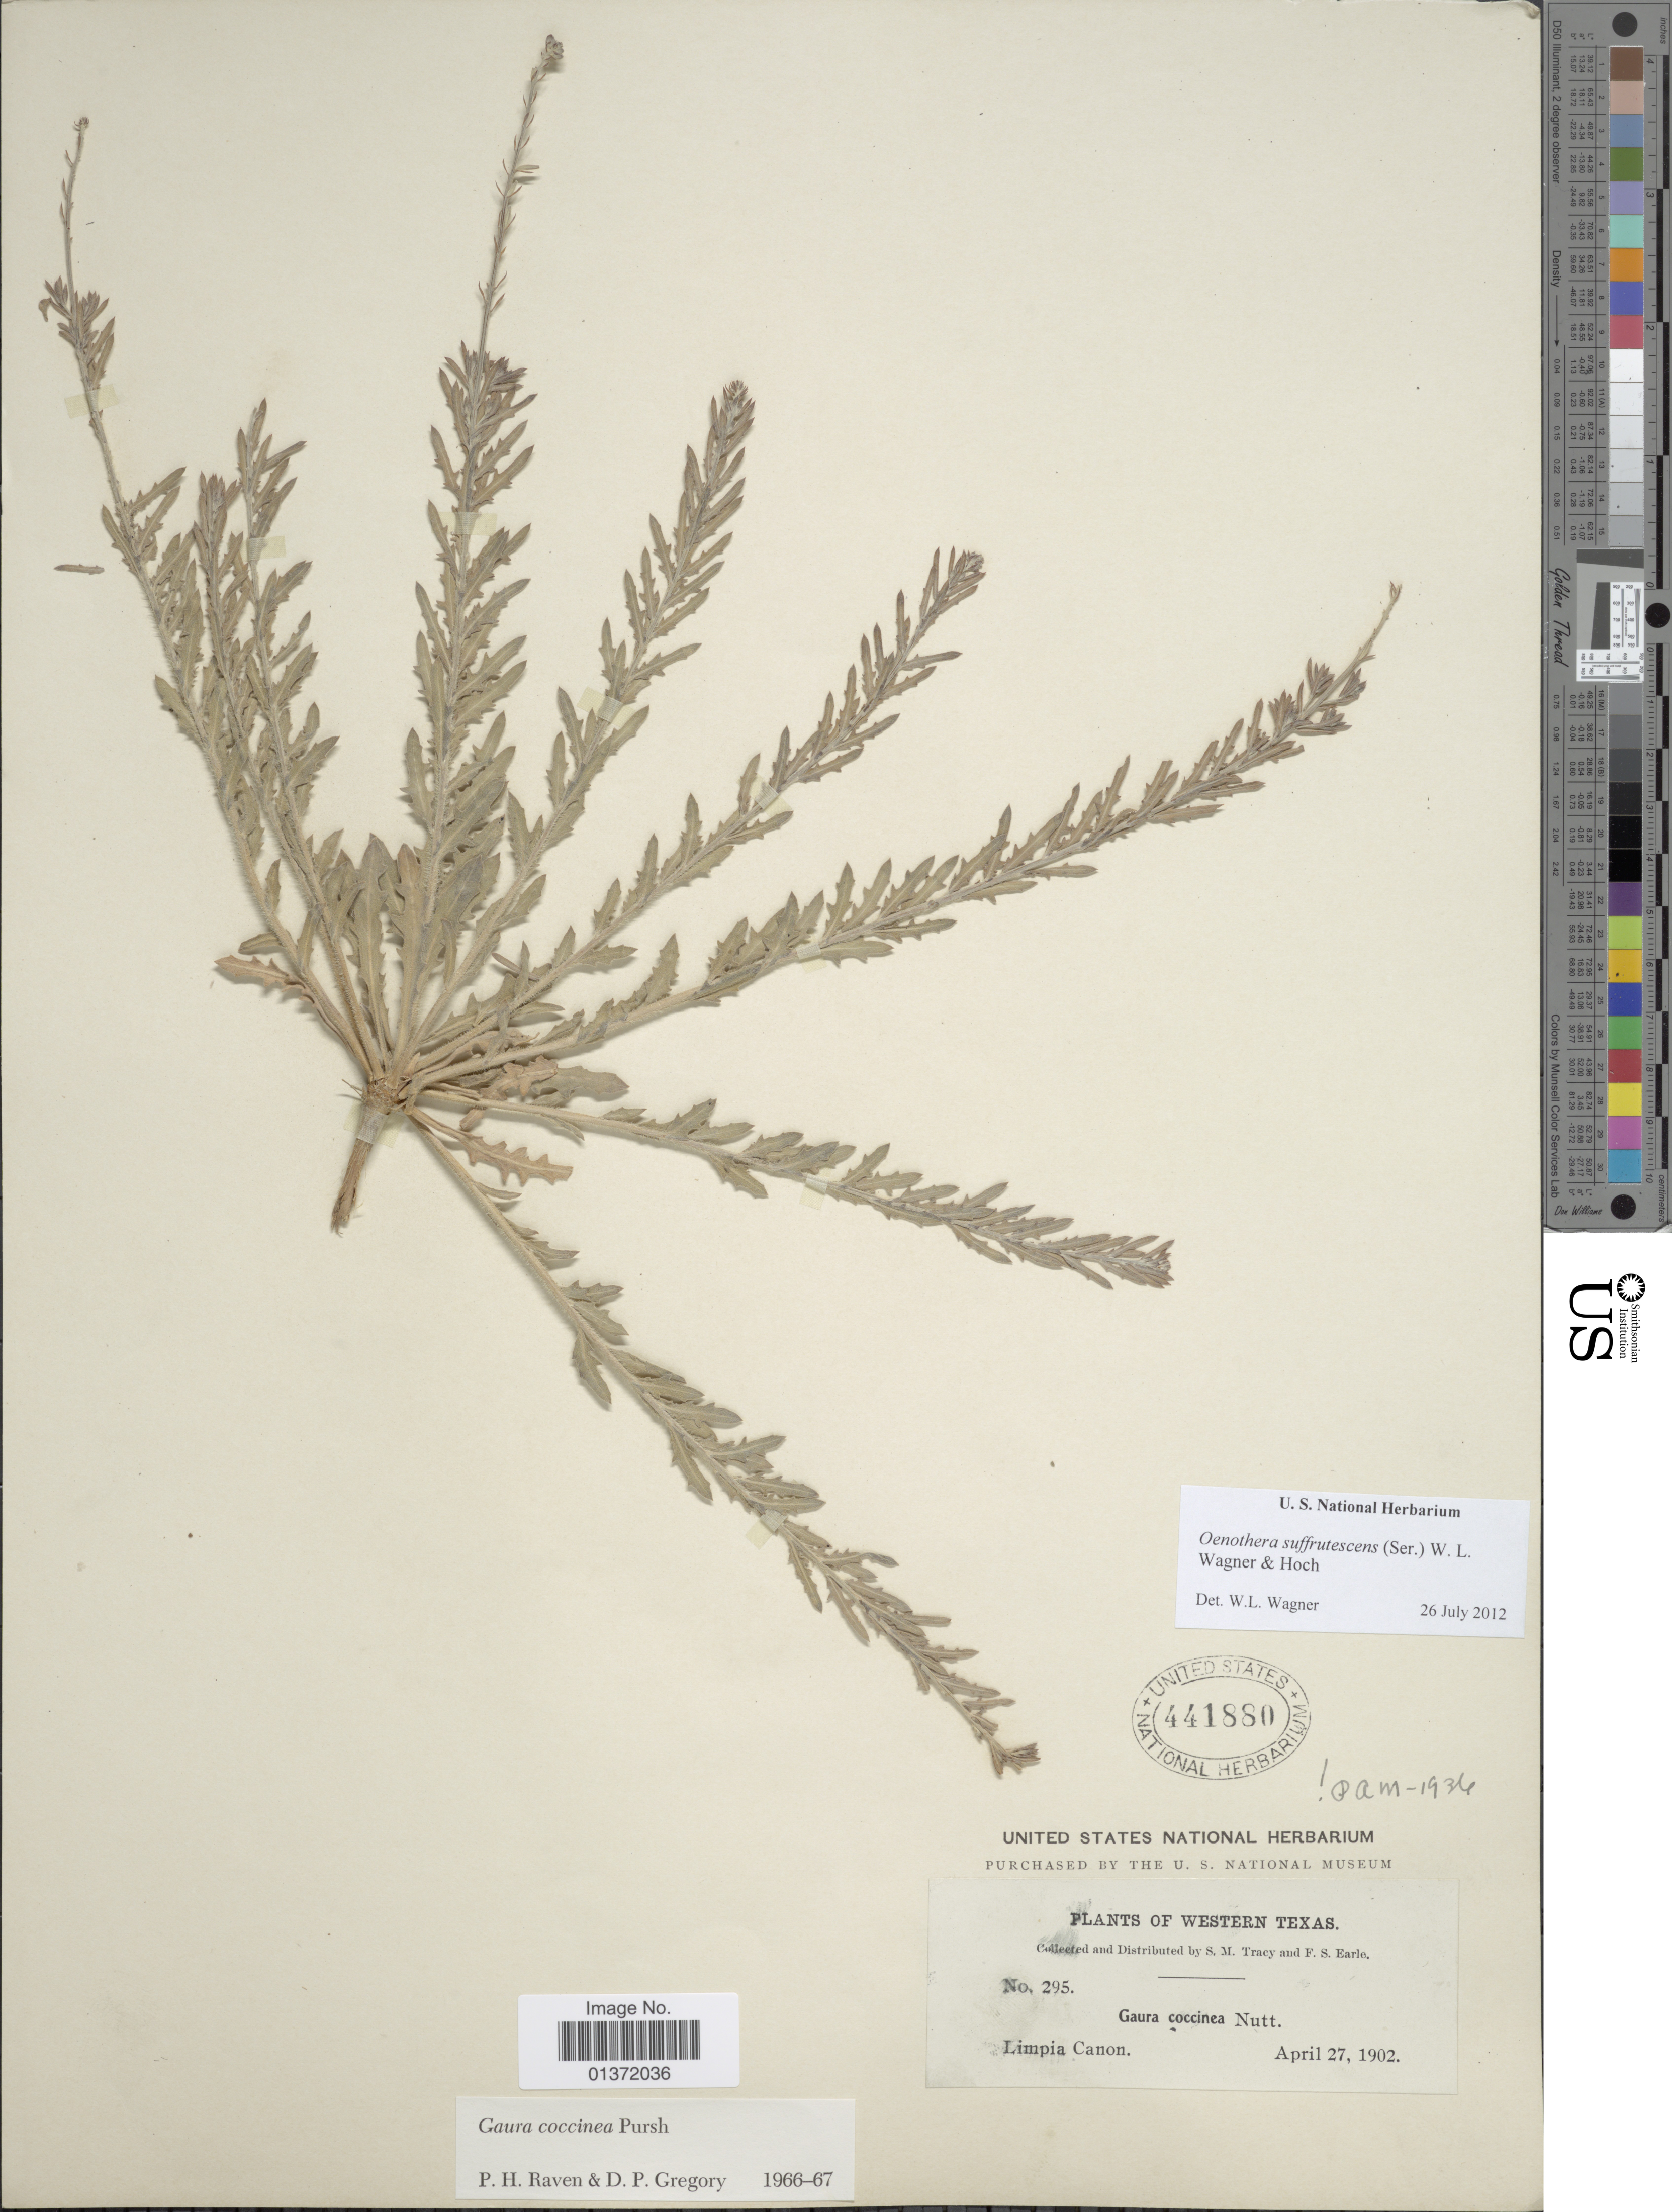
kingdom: Plantae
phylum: Tracheophyta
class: Magnoliopsida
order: Myrtales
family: Onagraceae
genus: Oenothera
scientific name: Oenothera suffrutescens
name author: (Ser.) W.L. Wagner & Hoch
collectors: S. M. Tracy & F. S. Earle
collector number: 295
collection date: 1902-04-27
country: United States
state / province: Texas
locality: Western Texas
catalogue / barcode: US 441880